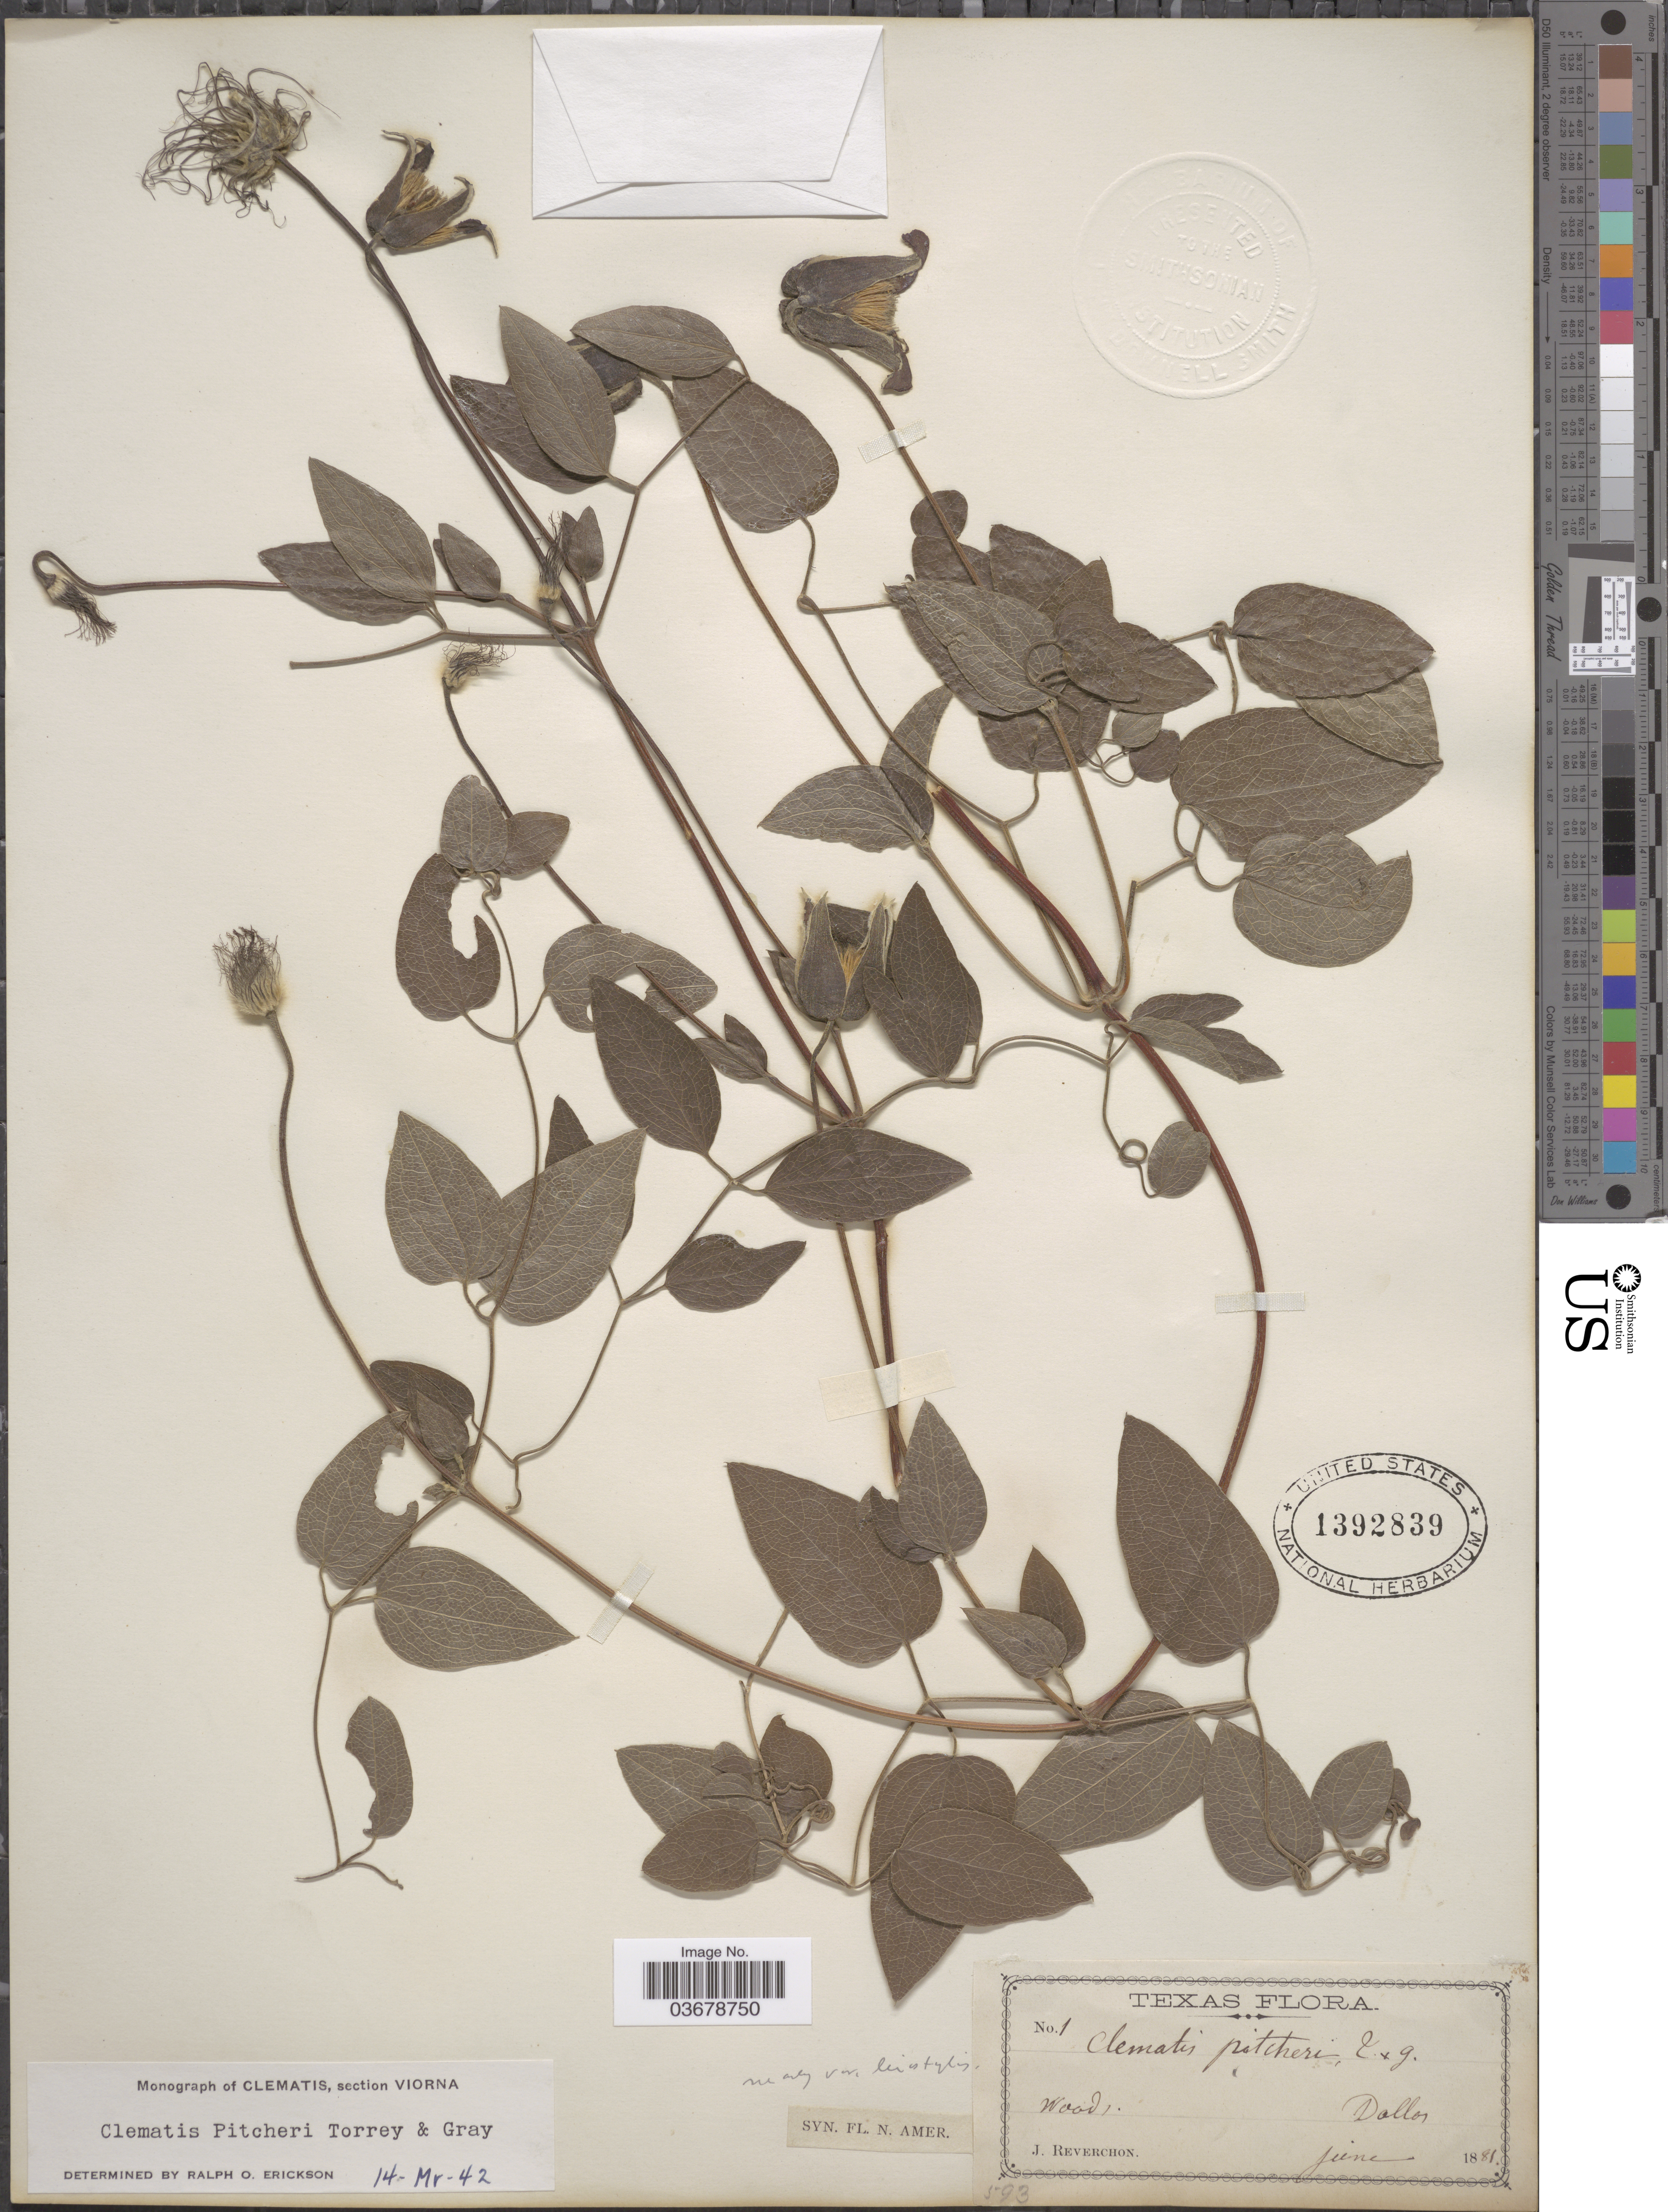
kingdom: Plantae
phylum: Tracheophyta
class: Magnoliopsida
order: Ranunculales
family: Ranunculaceae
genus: Clematis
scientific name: Clematis viorna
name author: L.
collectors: J. Reverchon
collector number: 1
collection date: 1881-06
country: United States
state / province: Texas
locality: Dallas.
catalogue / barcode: US 1392839